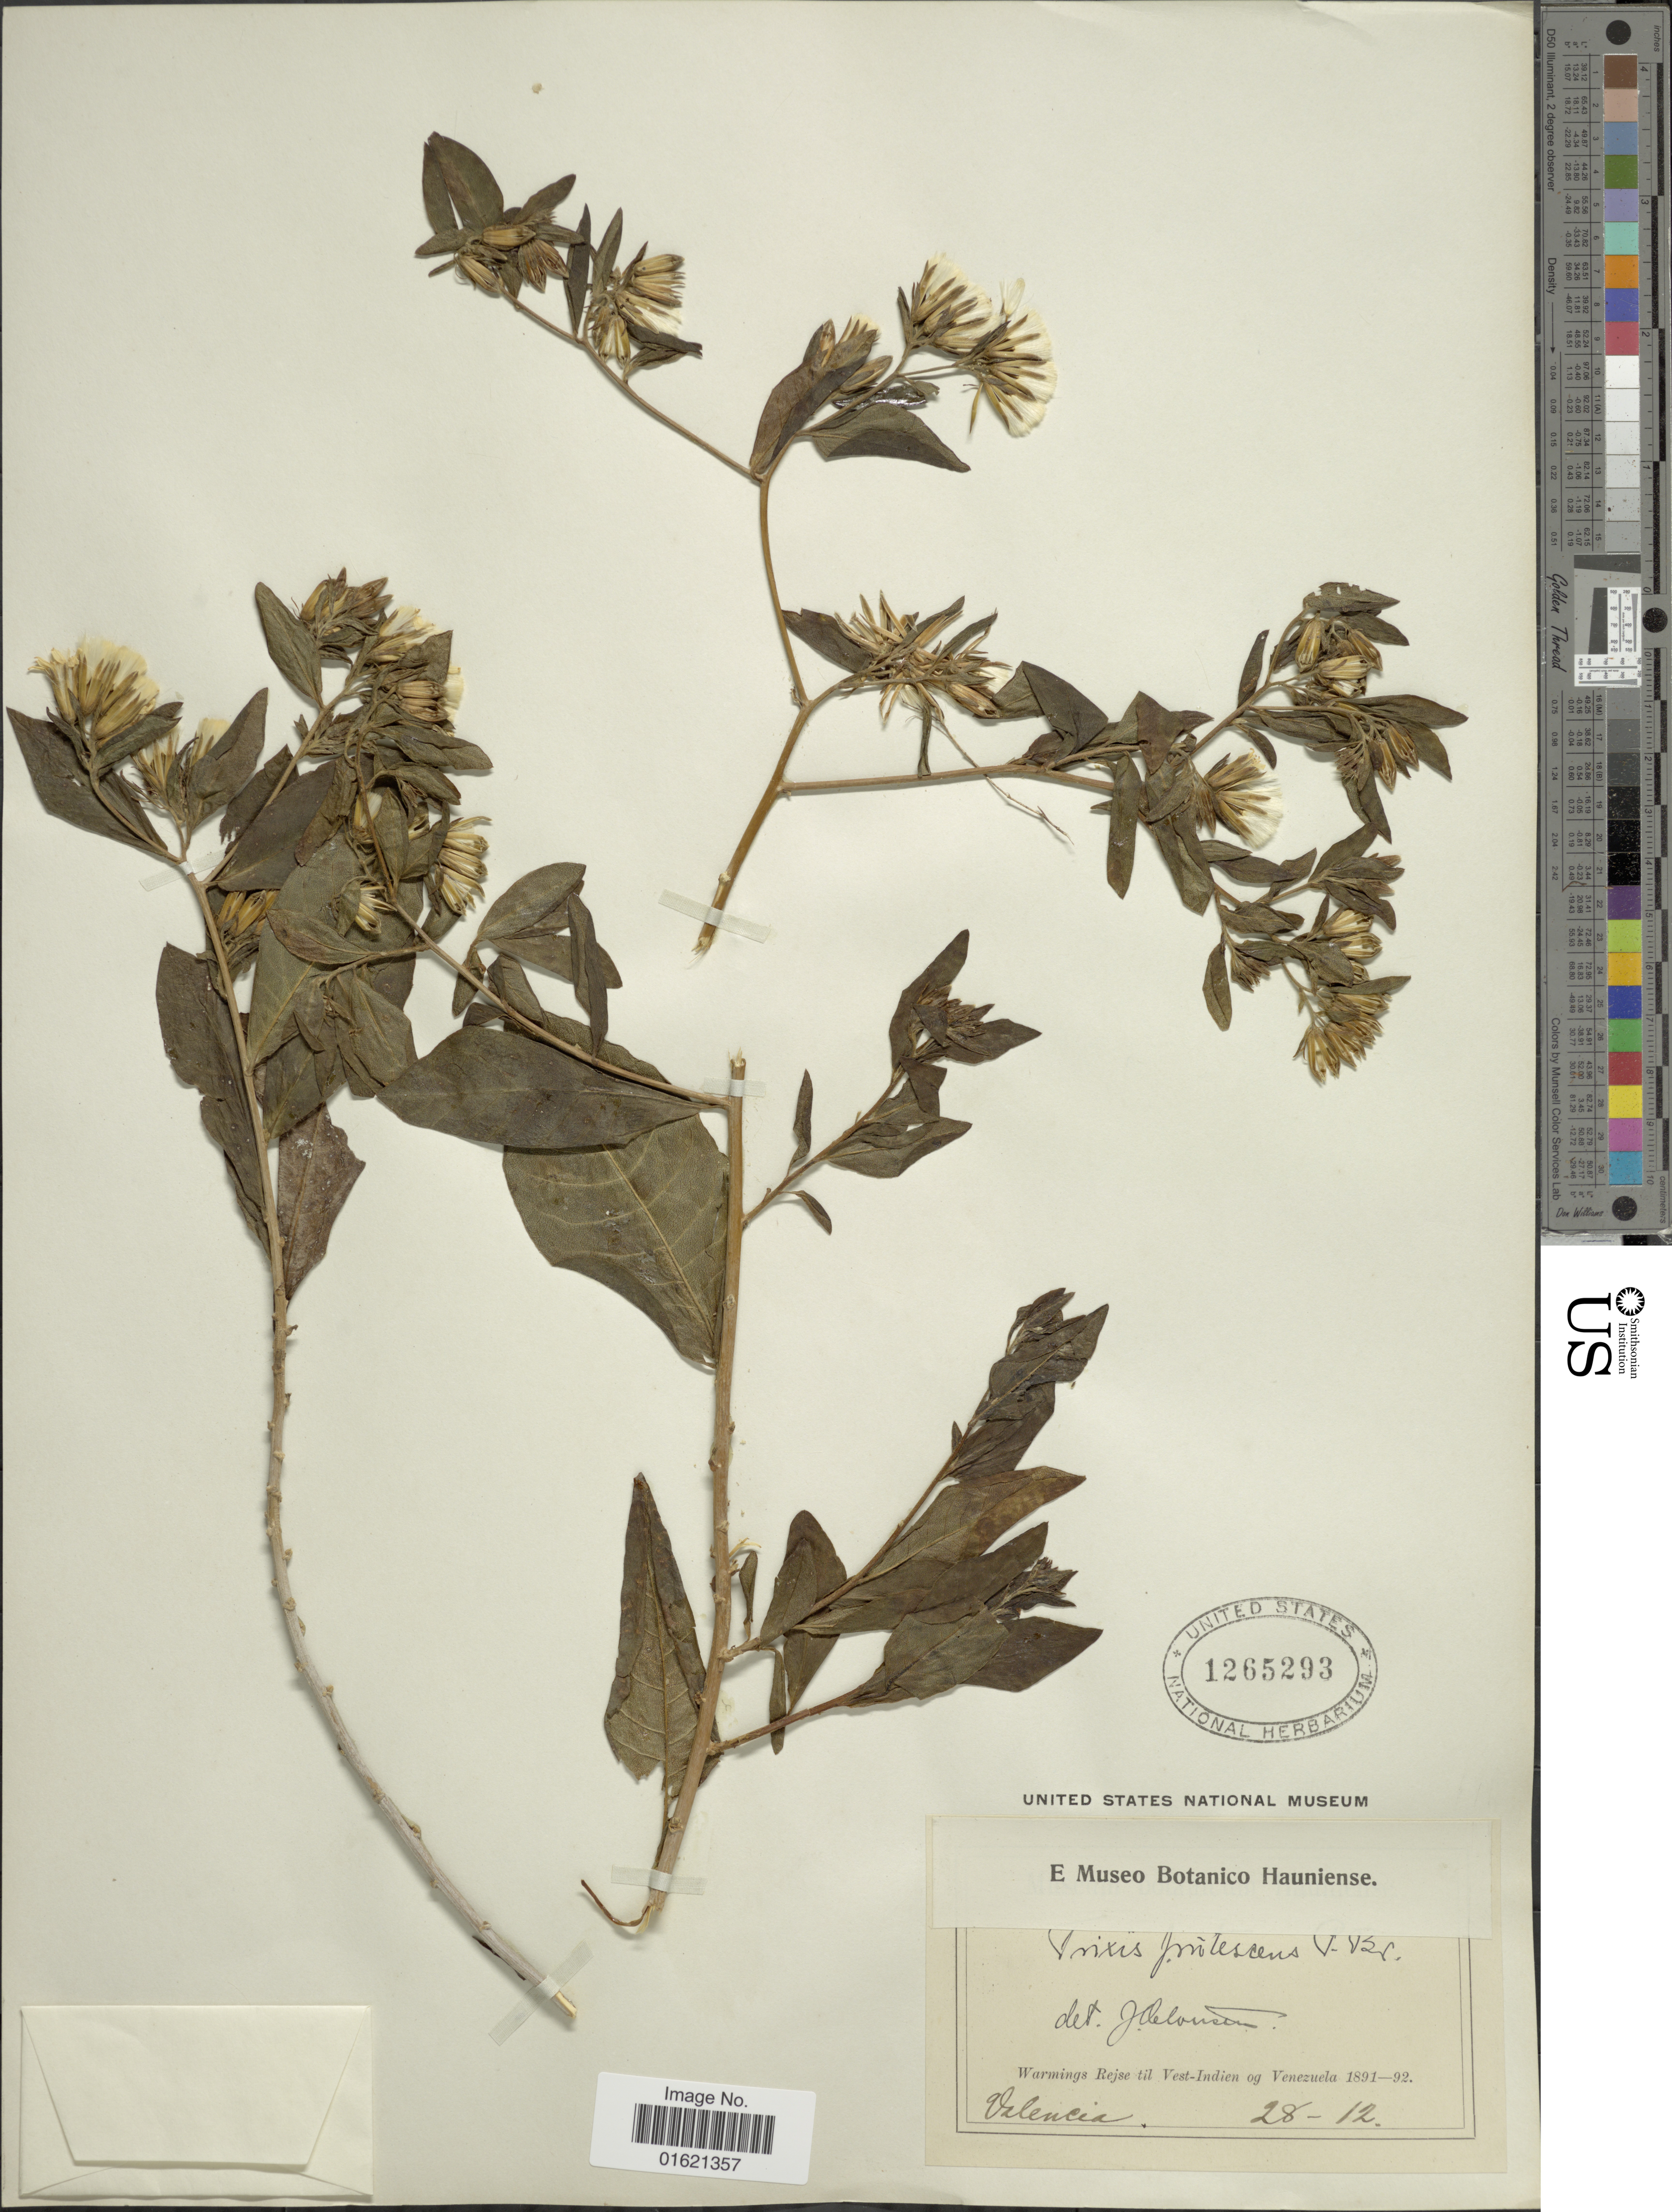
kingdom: Plantae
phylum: Tracheophyta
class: Magnoliopsida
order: Asterales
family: Asteraceae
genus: Trixis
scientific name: Trixis inula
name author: Crantz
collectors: -. Valencia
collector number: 28-12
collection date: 1891/1892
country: Venezuela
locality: Warmings Rejse til Vest-Indien og Venezuela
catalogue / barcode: US 1265293